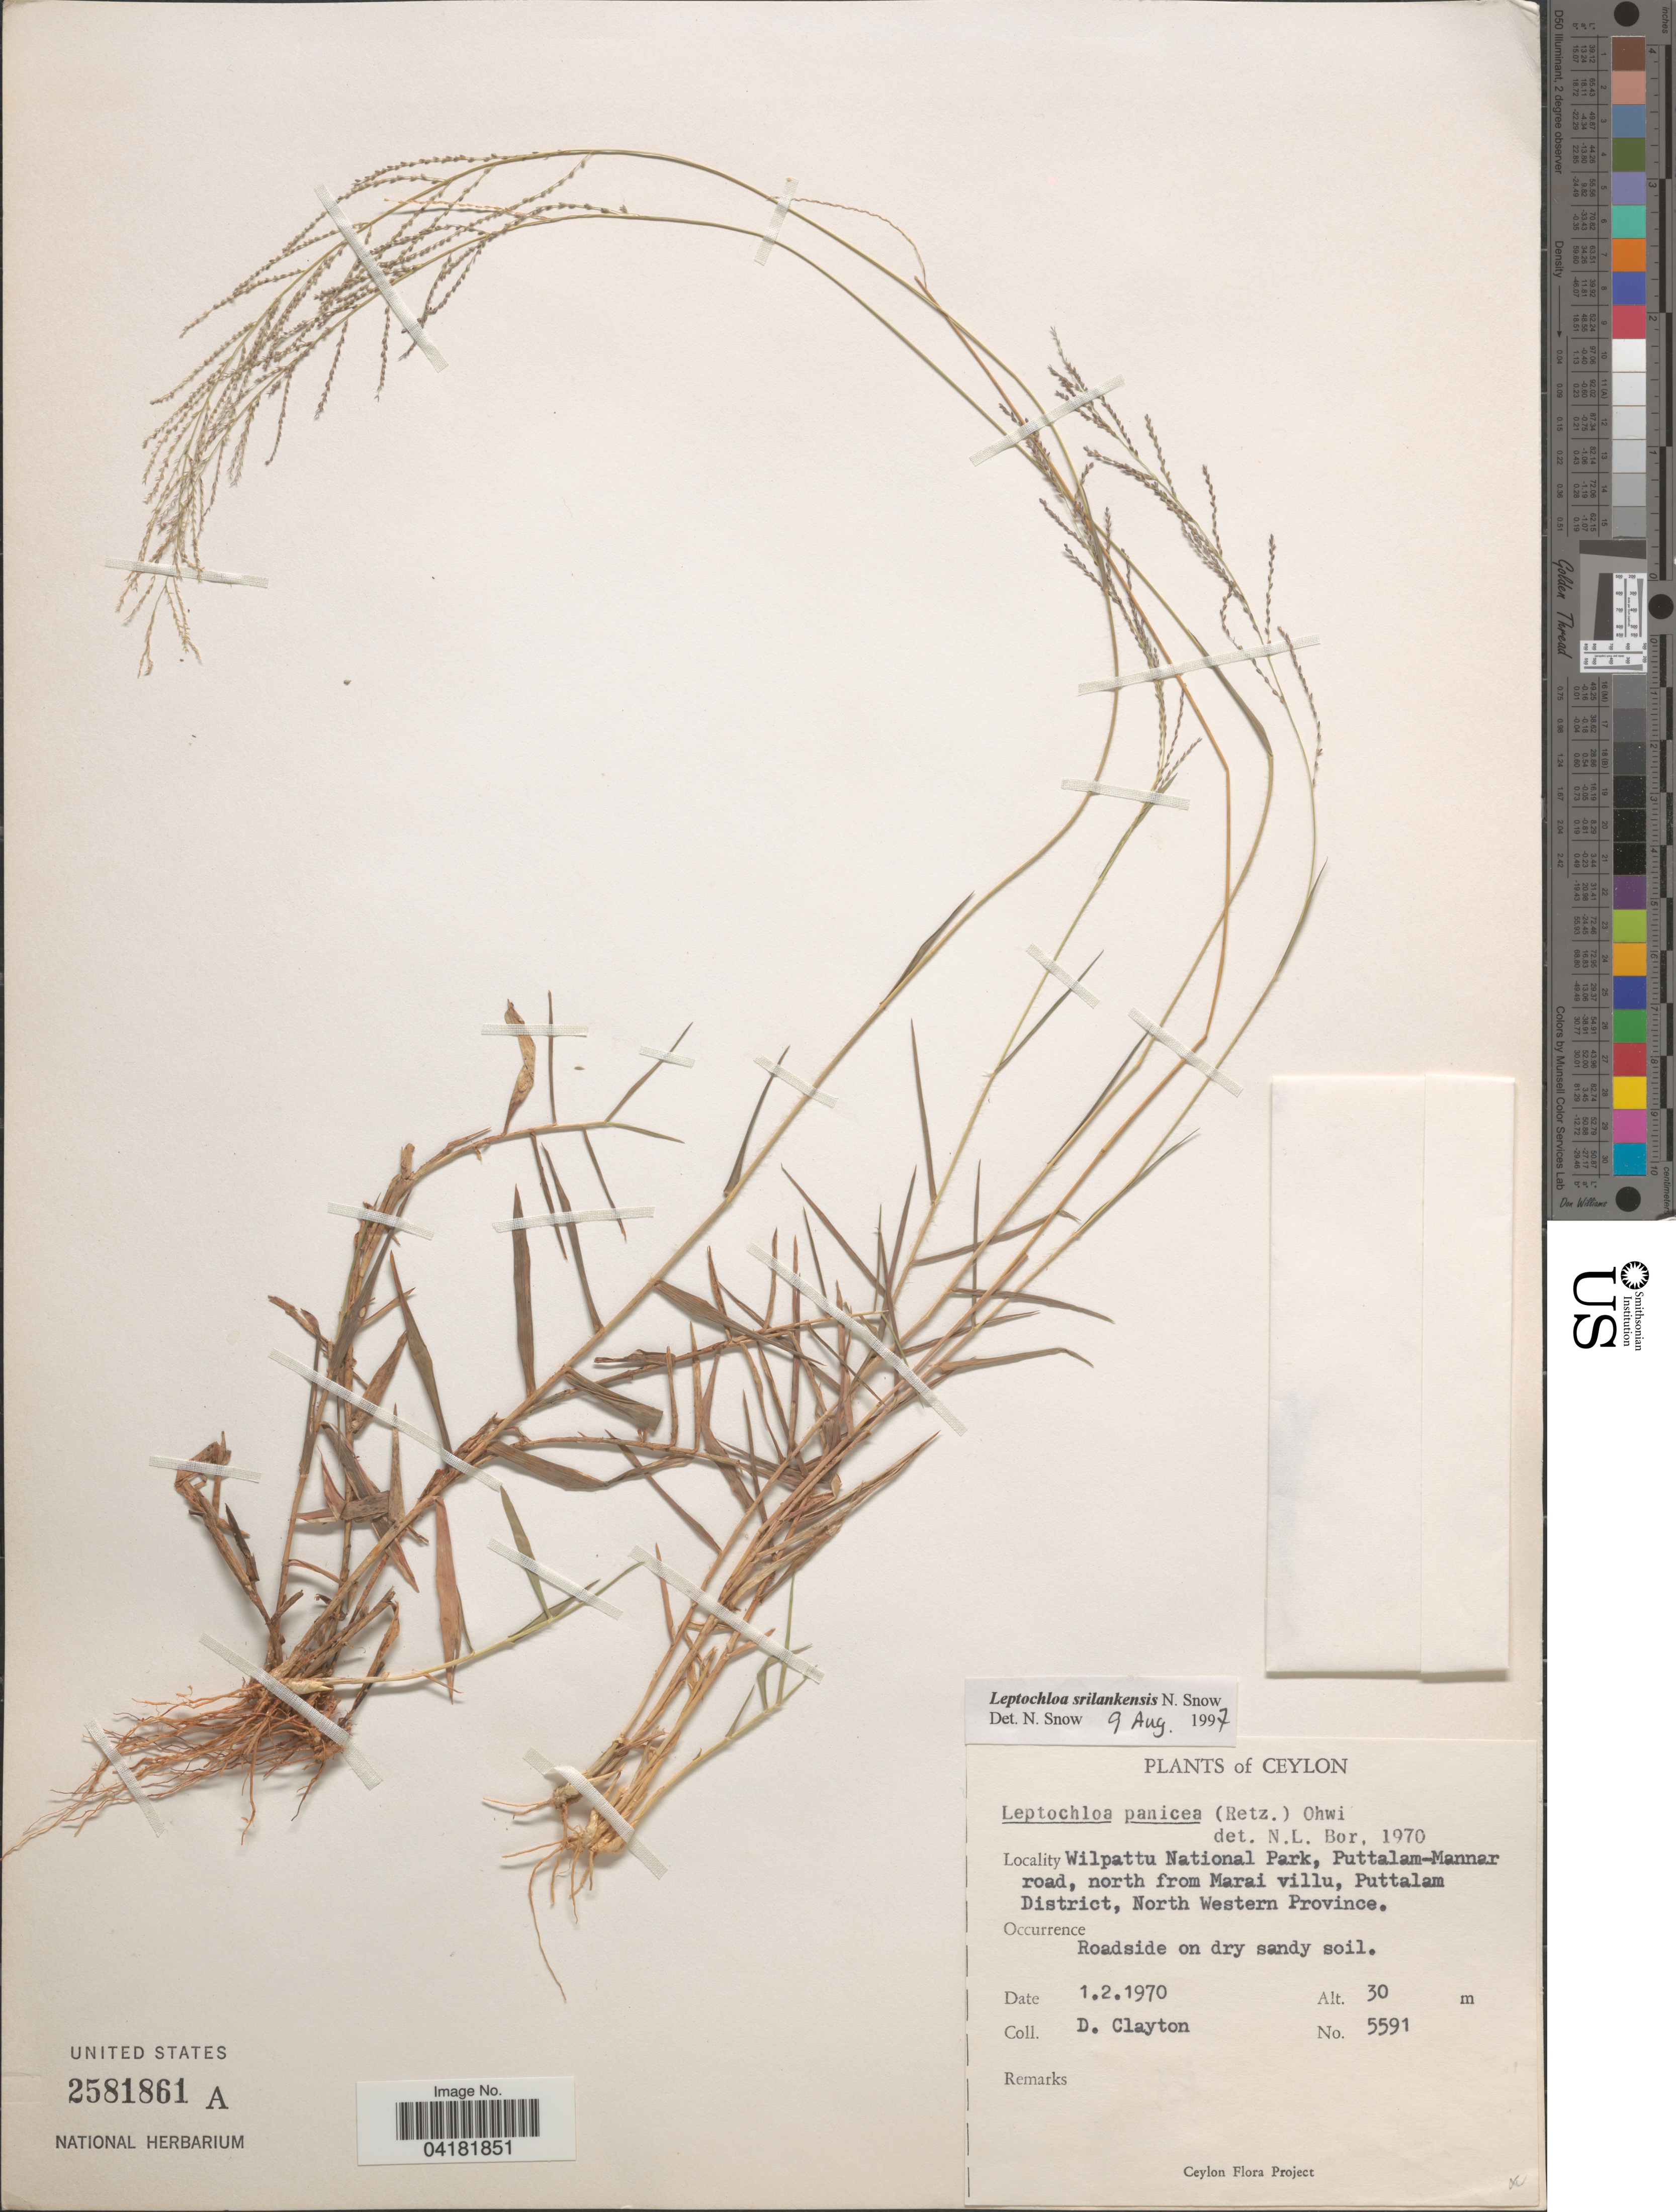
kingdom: Plantae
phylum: Tracheophyta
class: Liliopsida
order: Poales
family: Poaceae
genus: Leptochloa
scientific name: Leptochloa srilankensis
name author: N. Snow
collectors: D. Clayton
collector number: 5591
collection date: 1970-02-01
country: Sri Lanka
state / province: North Western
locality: Ceylon. Wilpattu National Park, Puttalam-Mannar road, north from Marai villu, Puttalam District.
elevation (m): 30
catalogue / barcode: US 2581861A